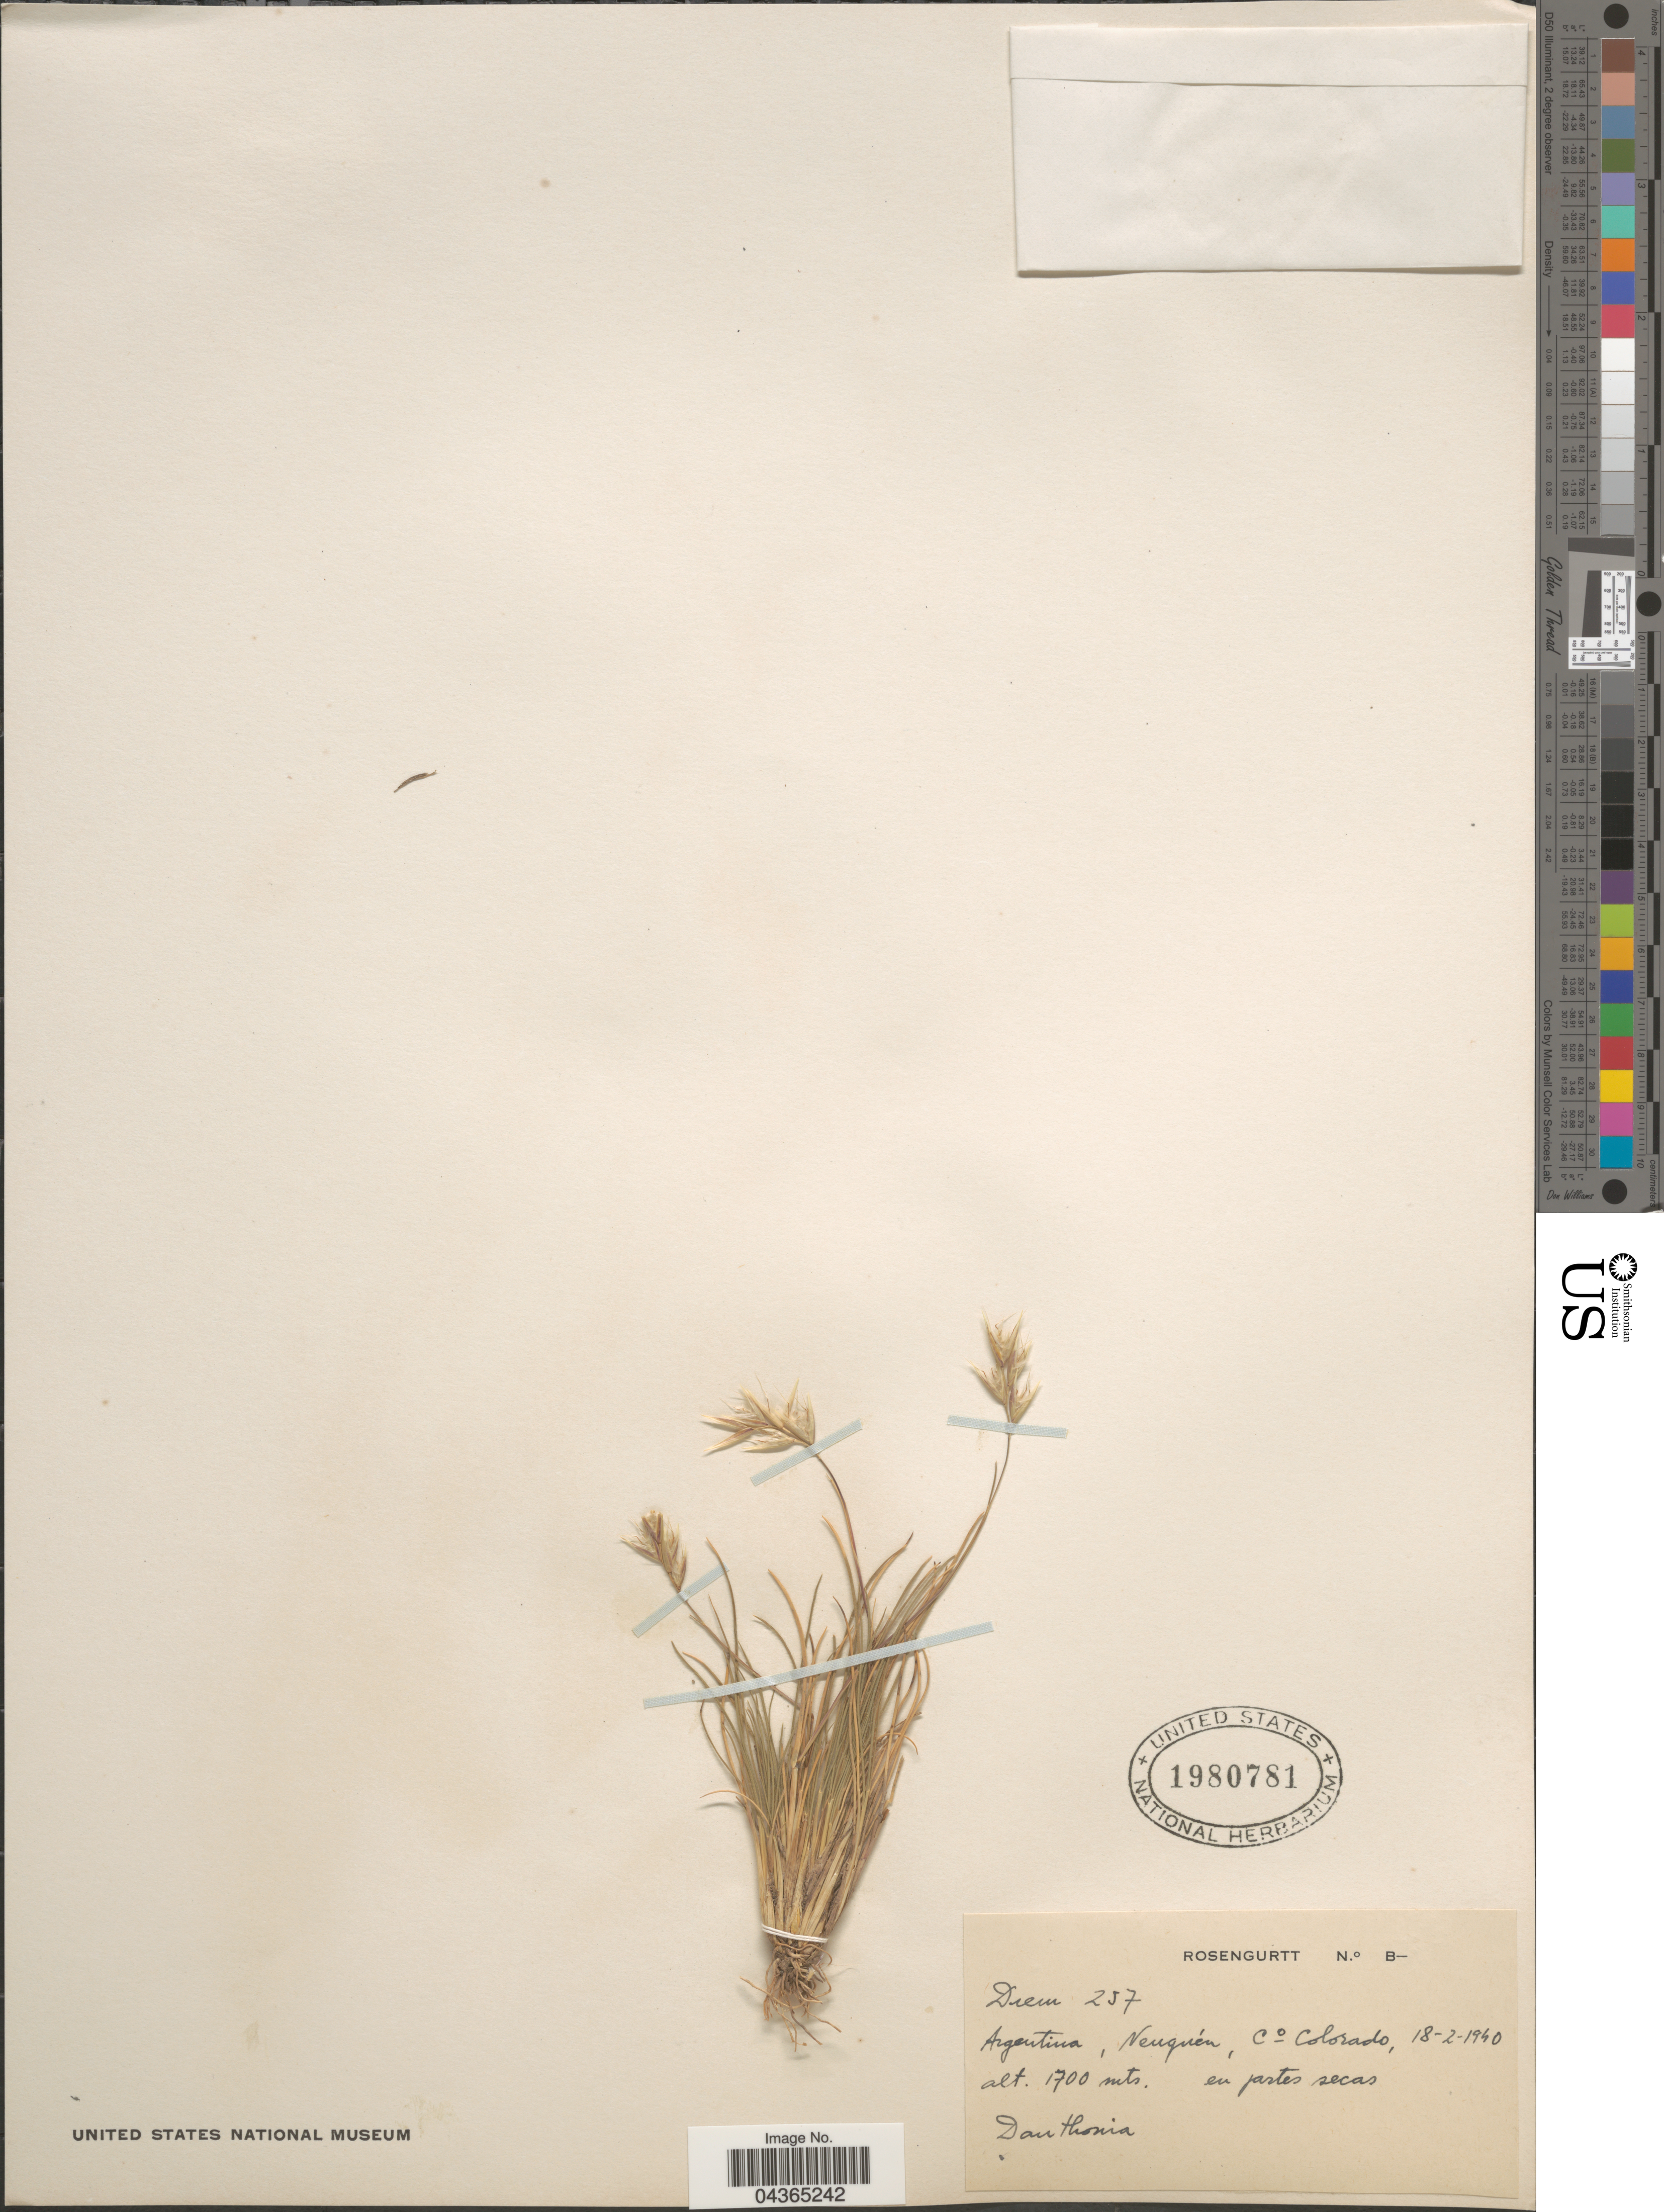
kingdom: Plantae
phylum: Tracheophyta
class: Liliopsida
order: Poales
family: Poaceae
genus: Rytidosperma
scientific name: Rytidosperma pictum var. pictum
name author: (Nees & Meyen) Nicora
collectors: Diem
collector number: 237*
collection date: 1940-02-18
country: Argentina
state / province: Neuquen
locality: C° Colorado.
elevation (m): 1700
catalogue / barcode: US 1980781